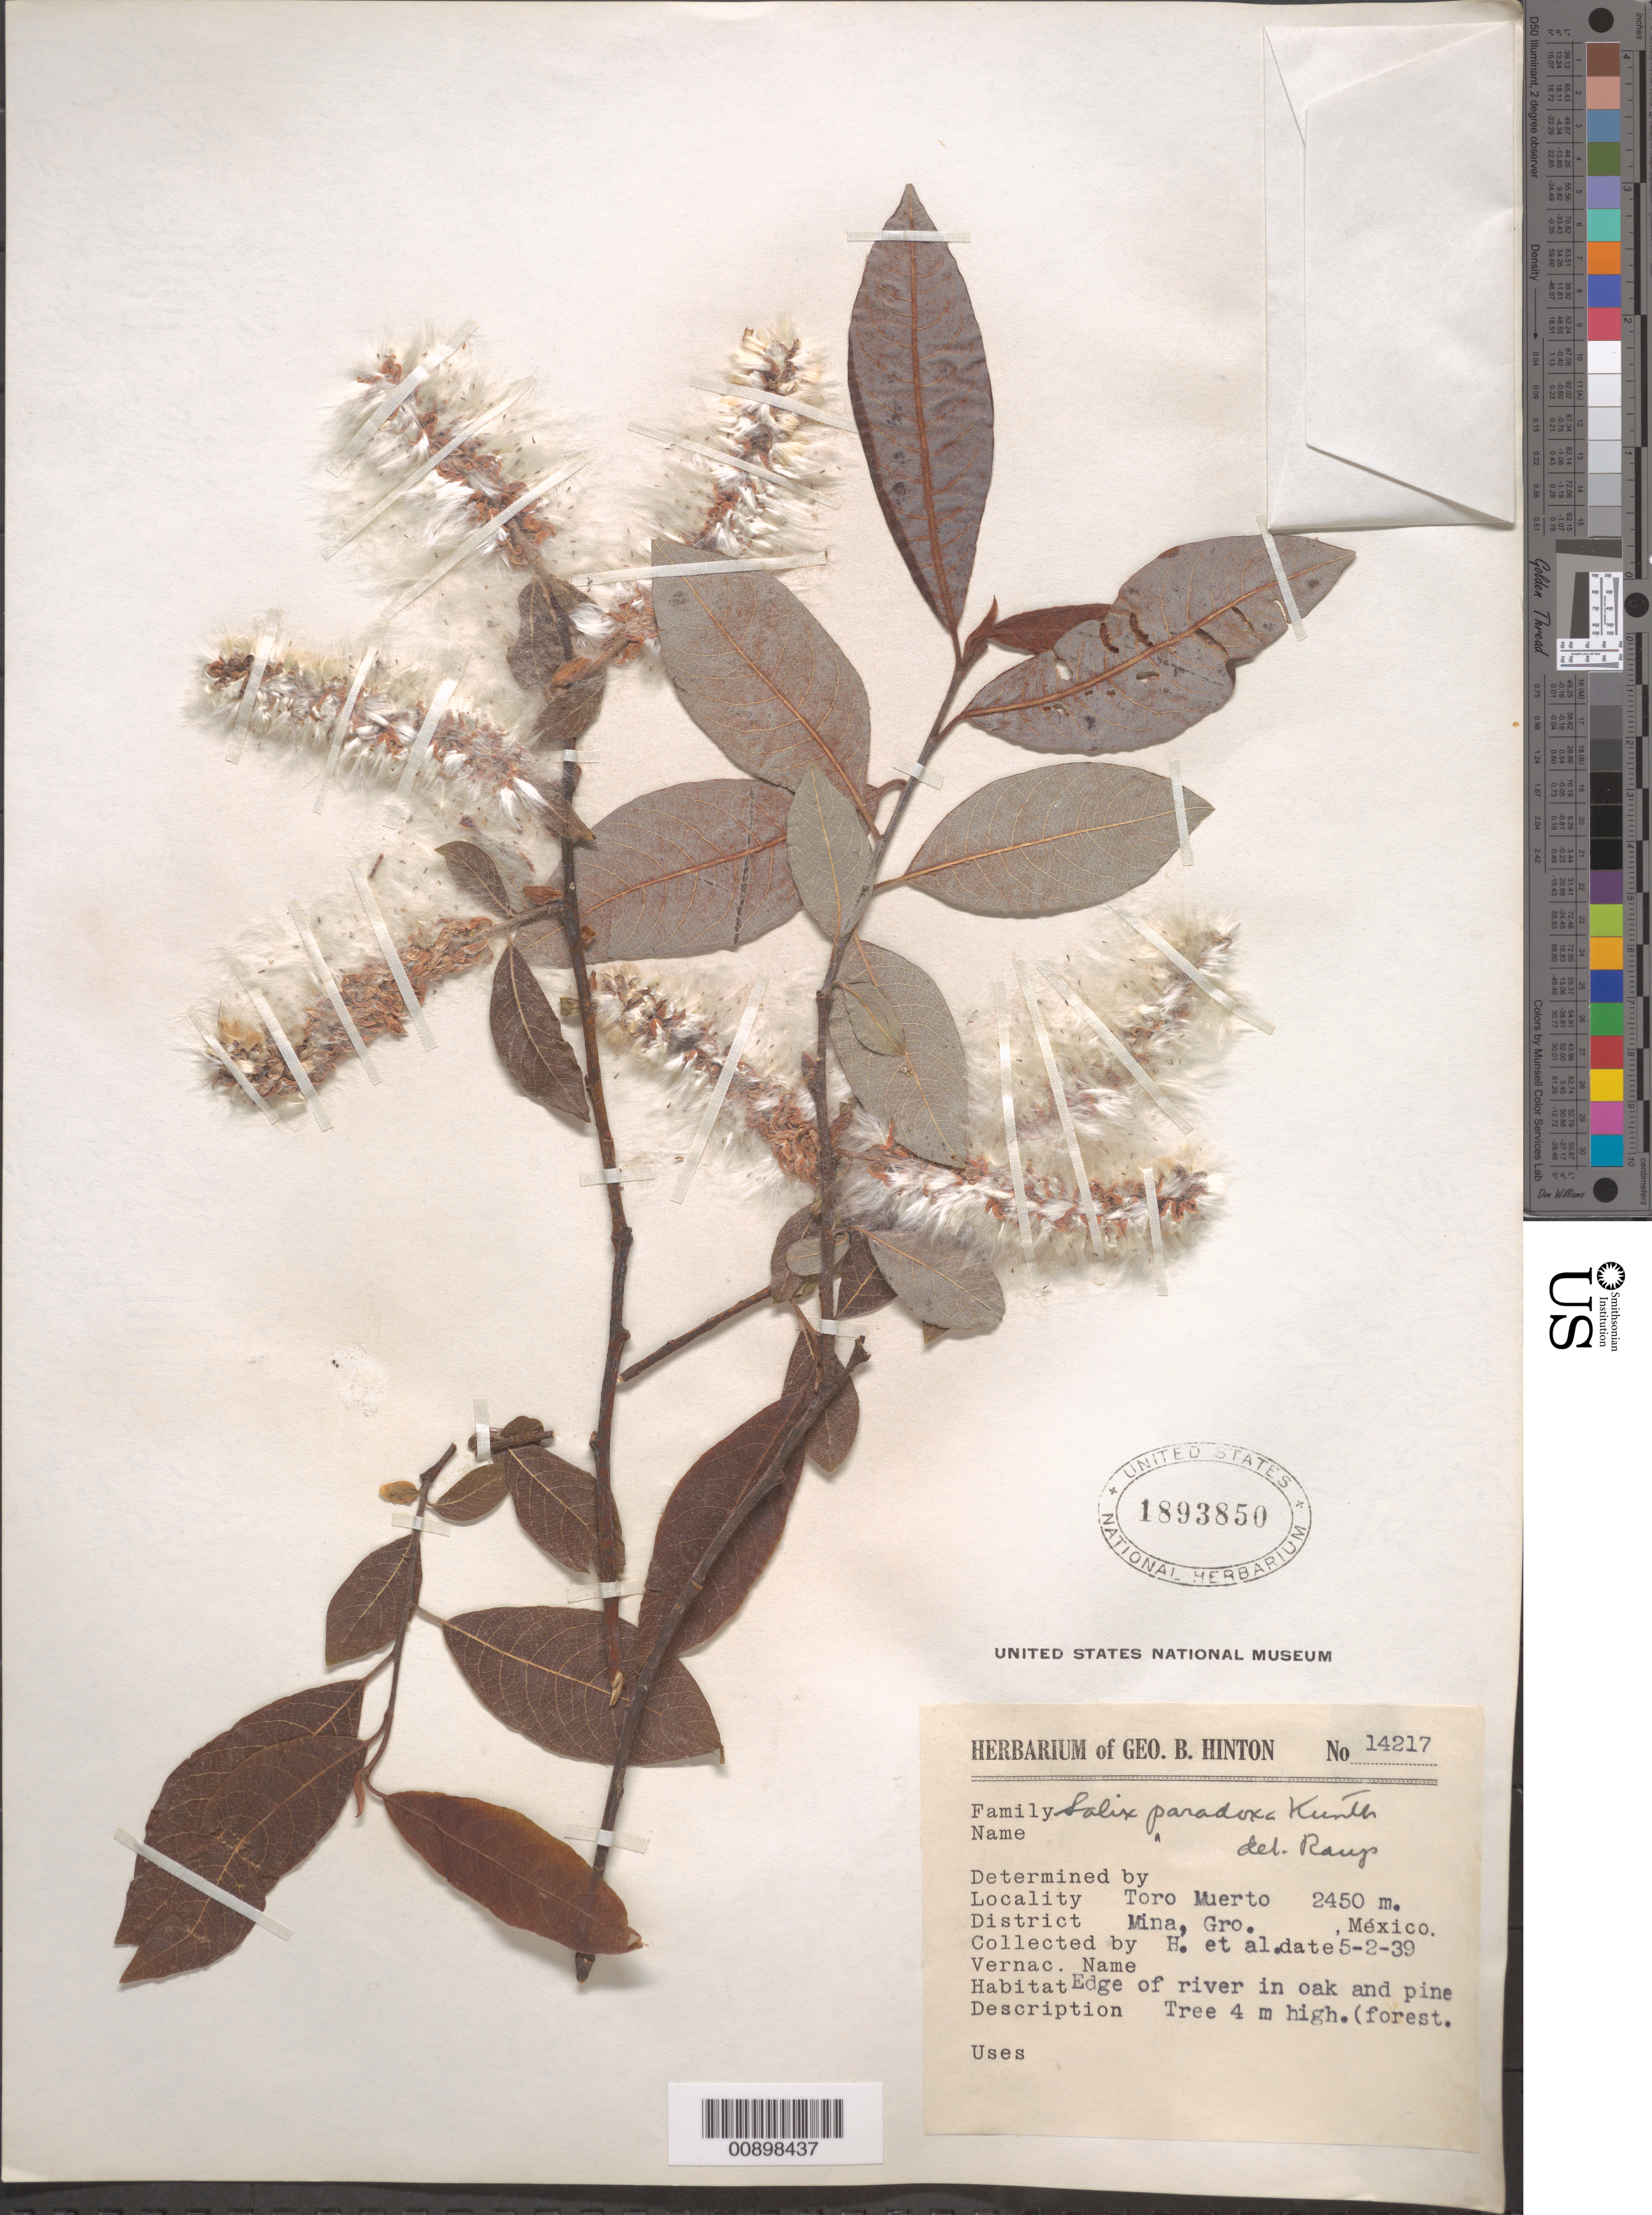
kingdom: Plantae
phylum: Tracheophyta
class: Magnoliopsida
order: Malpighiales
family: Salicaceae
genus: Salix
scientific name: Salix paradoxa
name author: Kunth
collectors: G. B. Hinton & et al.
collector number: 14217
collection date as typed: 02 May 1939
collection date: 1939-05-02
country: Mexico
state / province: Guerrero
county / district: Mina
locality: Toro Muerto, District of Mina, State of Guerrero.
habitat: Edge of river in oak and pine forest.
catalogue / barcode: US 1893850